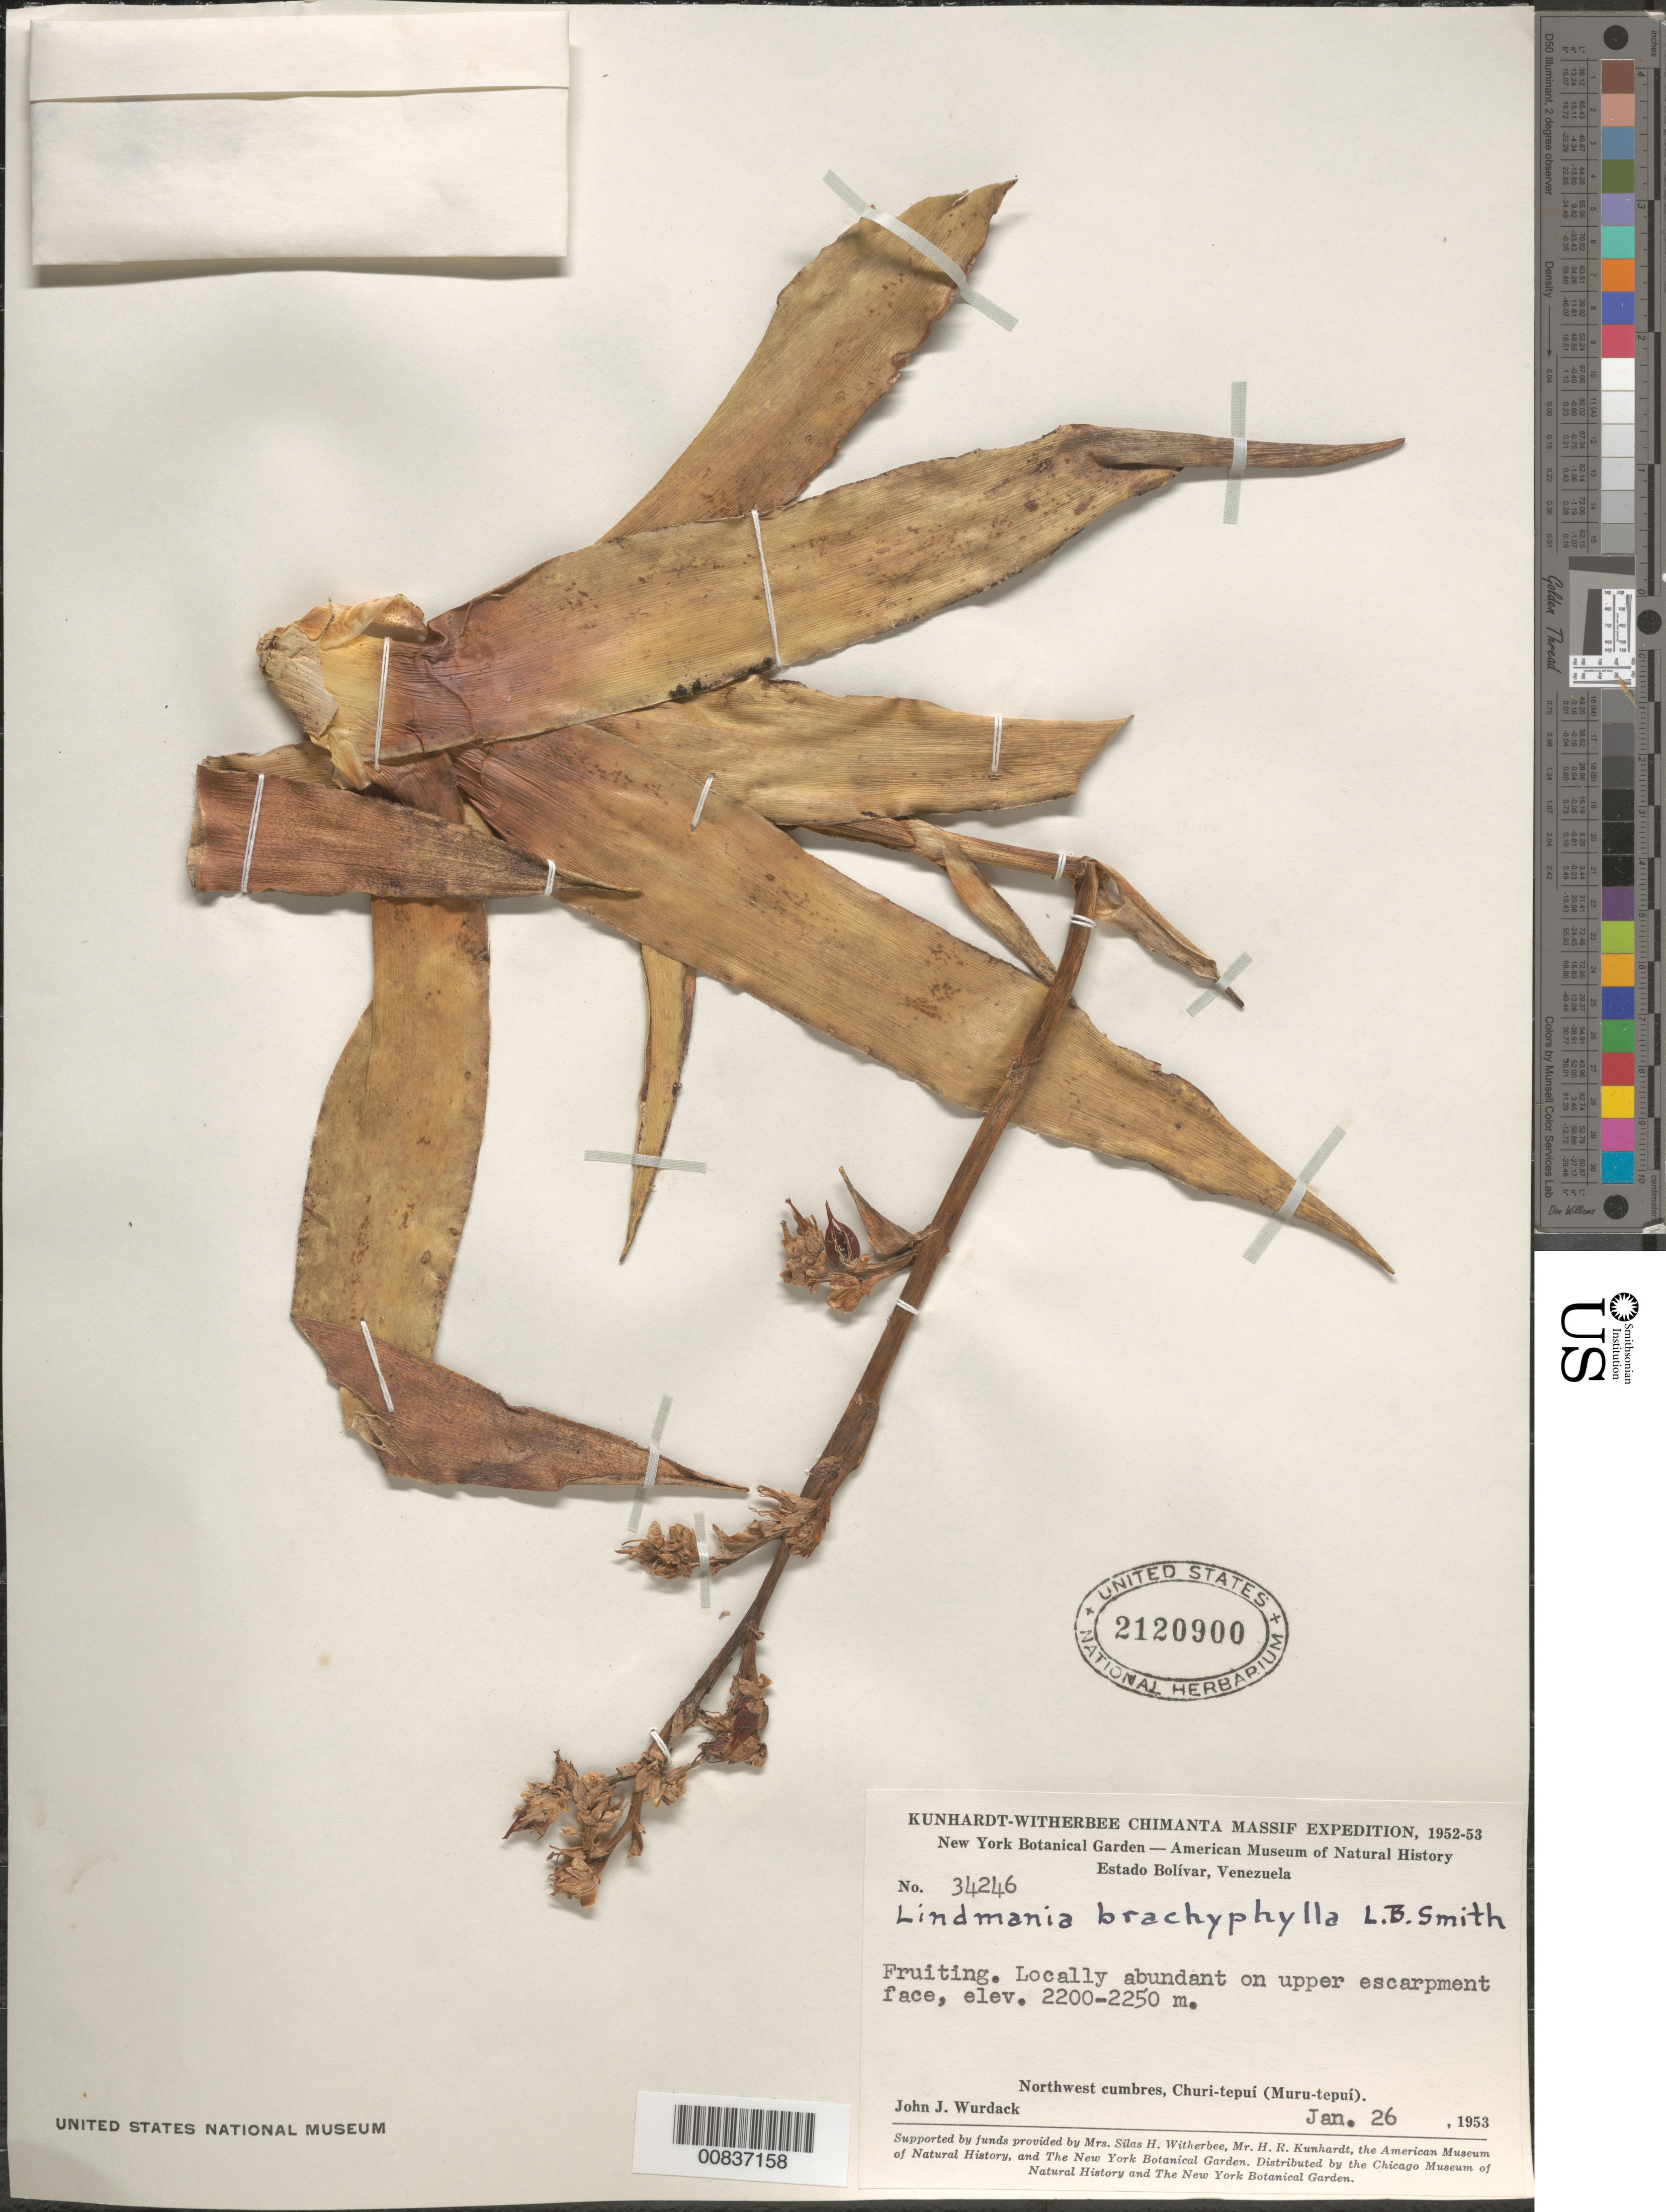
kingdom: Plantae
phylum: Tracheophyta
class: Liliopsida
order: Poales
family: Bromeliaceae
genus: Lindmania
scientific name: Lindmania brachyphylla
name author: L.B. Sm.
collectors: J. J. Wurdack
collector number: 34246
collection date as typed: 26-Jan-53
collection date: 1953-01-26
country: Venezuela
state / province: Bolívar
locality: Churi-tepuí (Muru-tepuí), NW cumbres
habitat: Upper escarpment face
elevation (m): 2200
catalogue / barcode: US 2120900